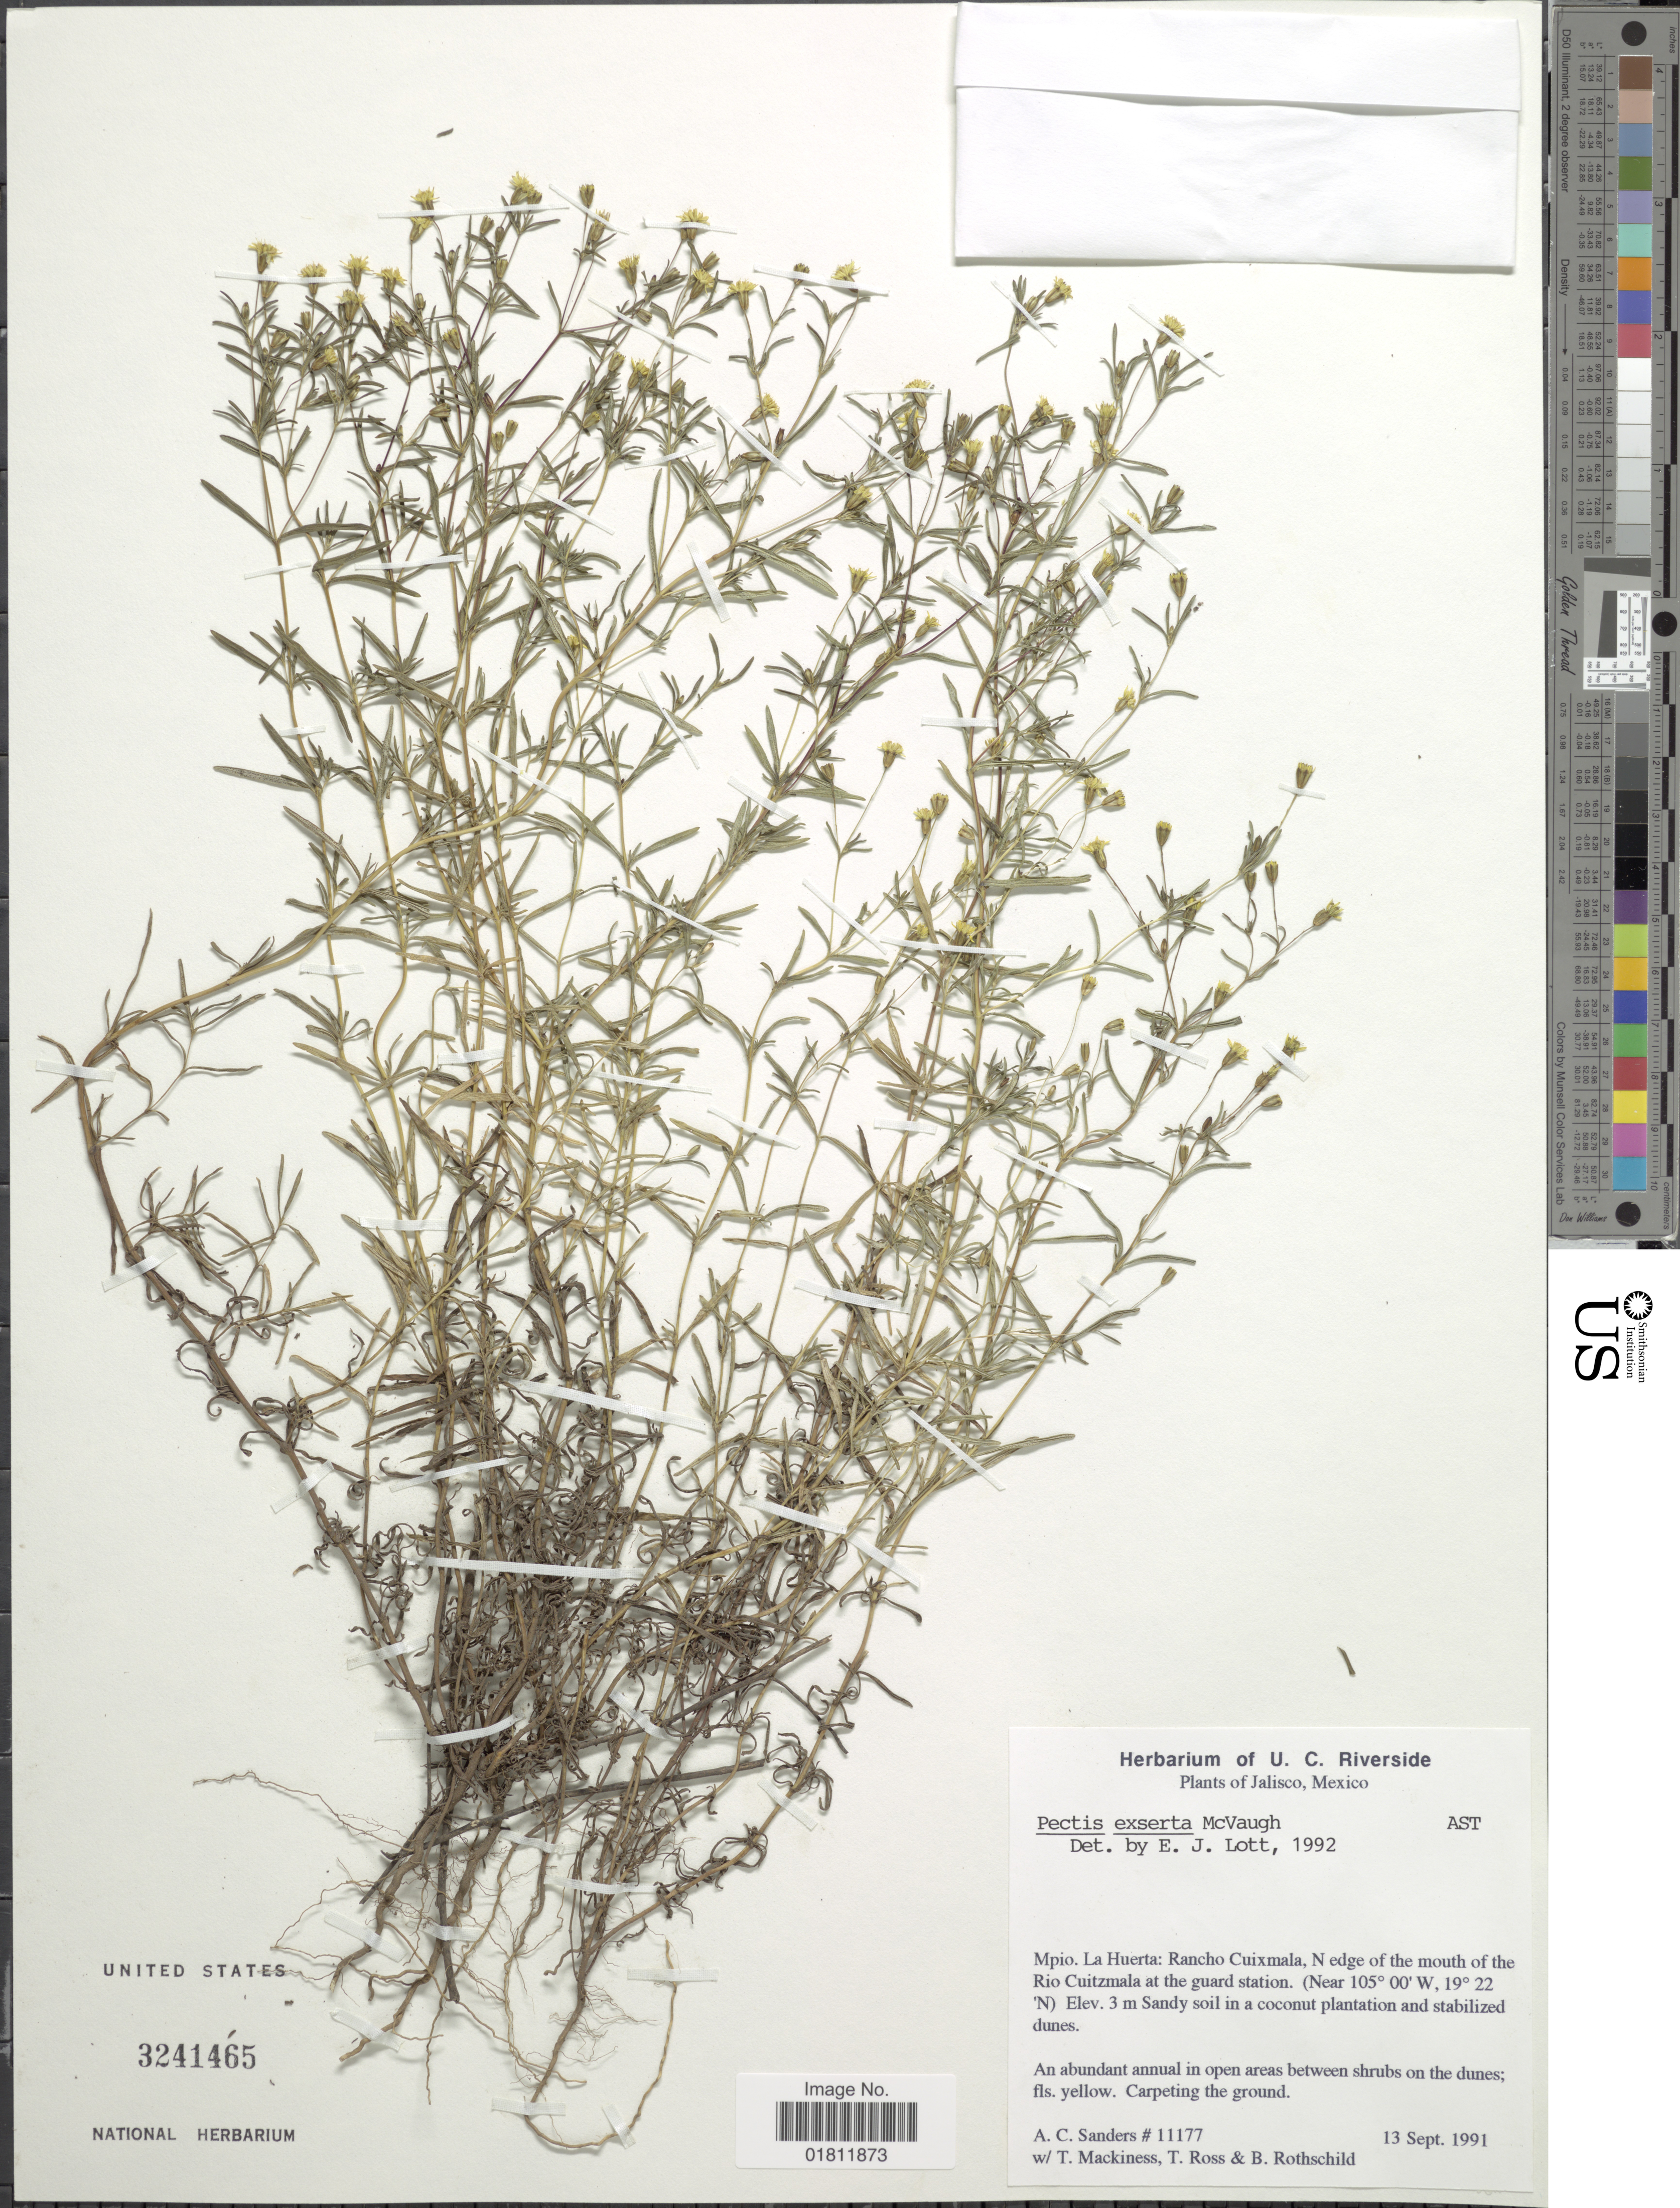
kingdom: Plantae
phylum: Tracheophyta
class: Magnoliopsida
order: Asterales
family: Asteraceae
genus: Pectis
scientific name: Pectis exserta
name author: McVaugh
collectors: A. Sanders, T. Mackiness, T. Ross & B. Rothschild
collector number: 11177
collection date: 1991-09-13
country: Mexico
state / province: Jalisco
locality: Jalisco. Mexico. Mpio. La Huerta: Rancho Cuixmala. N edge of the mouth of the Rio Cuitzmala at the guard station.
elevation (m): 3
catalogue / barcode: US 3241465